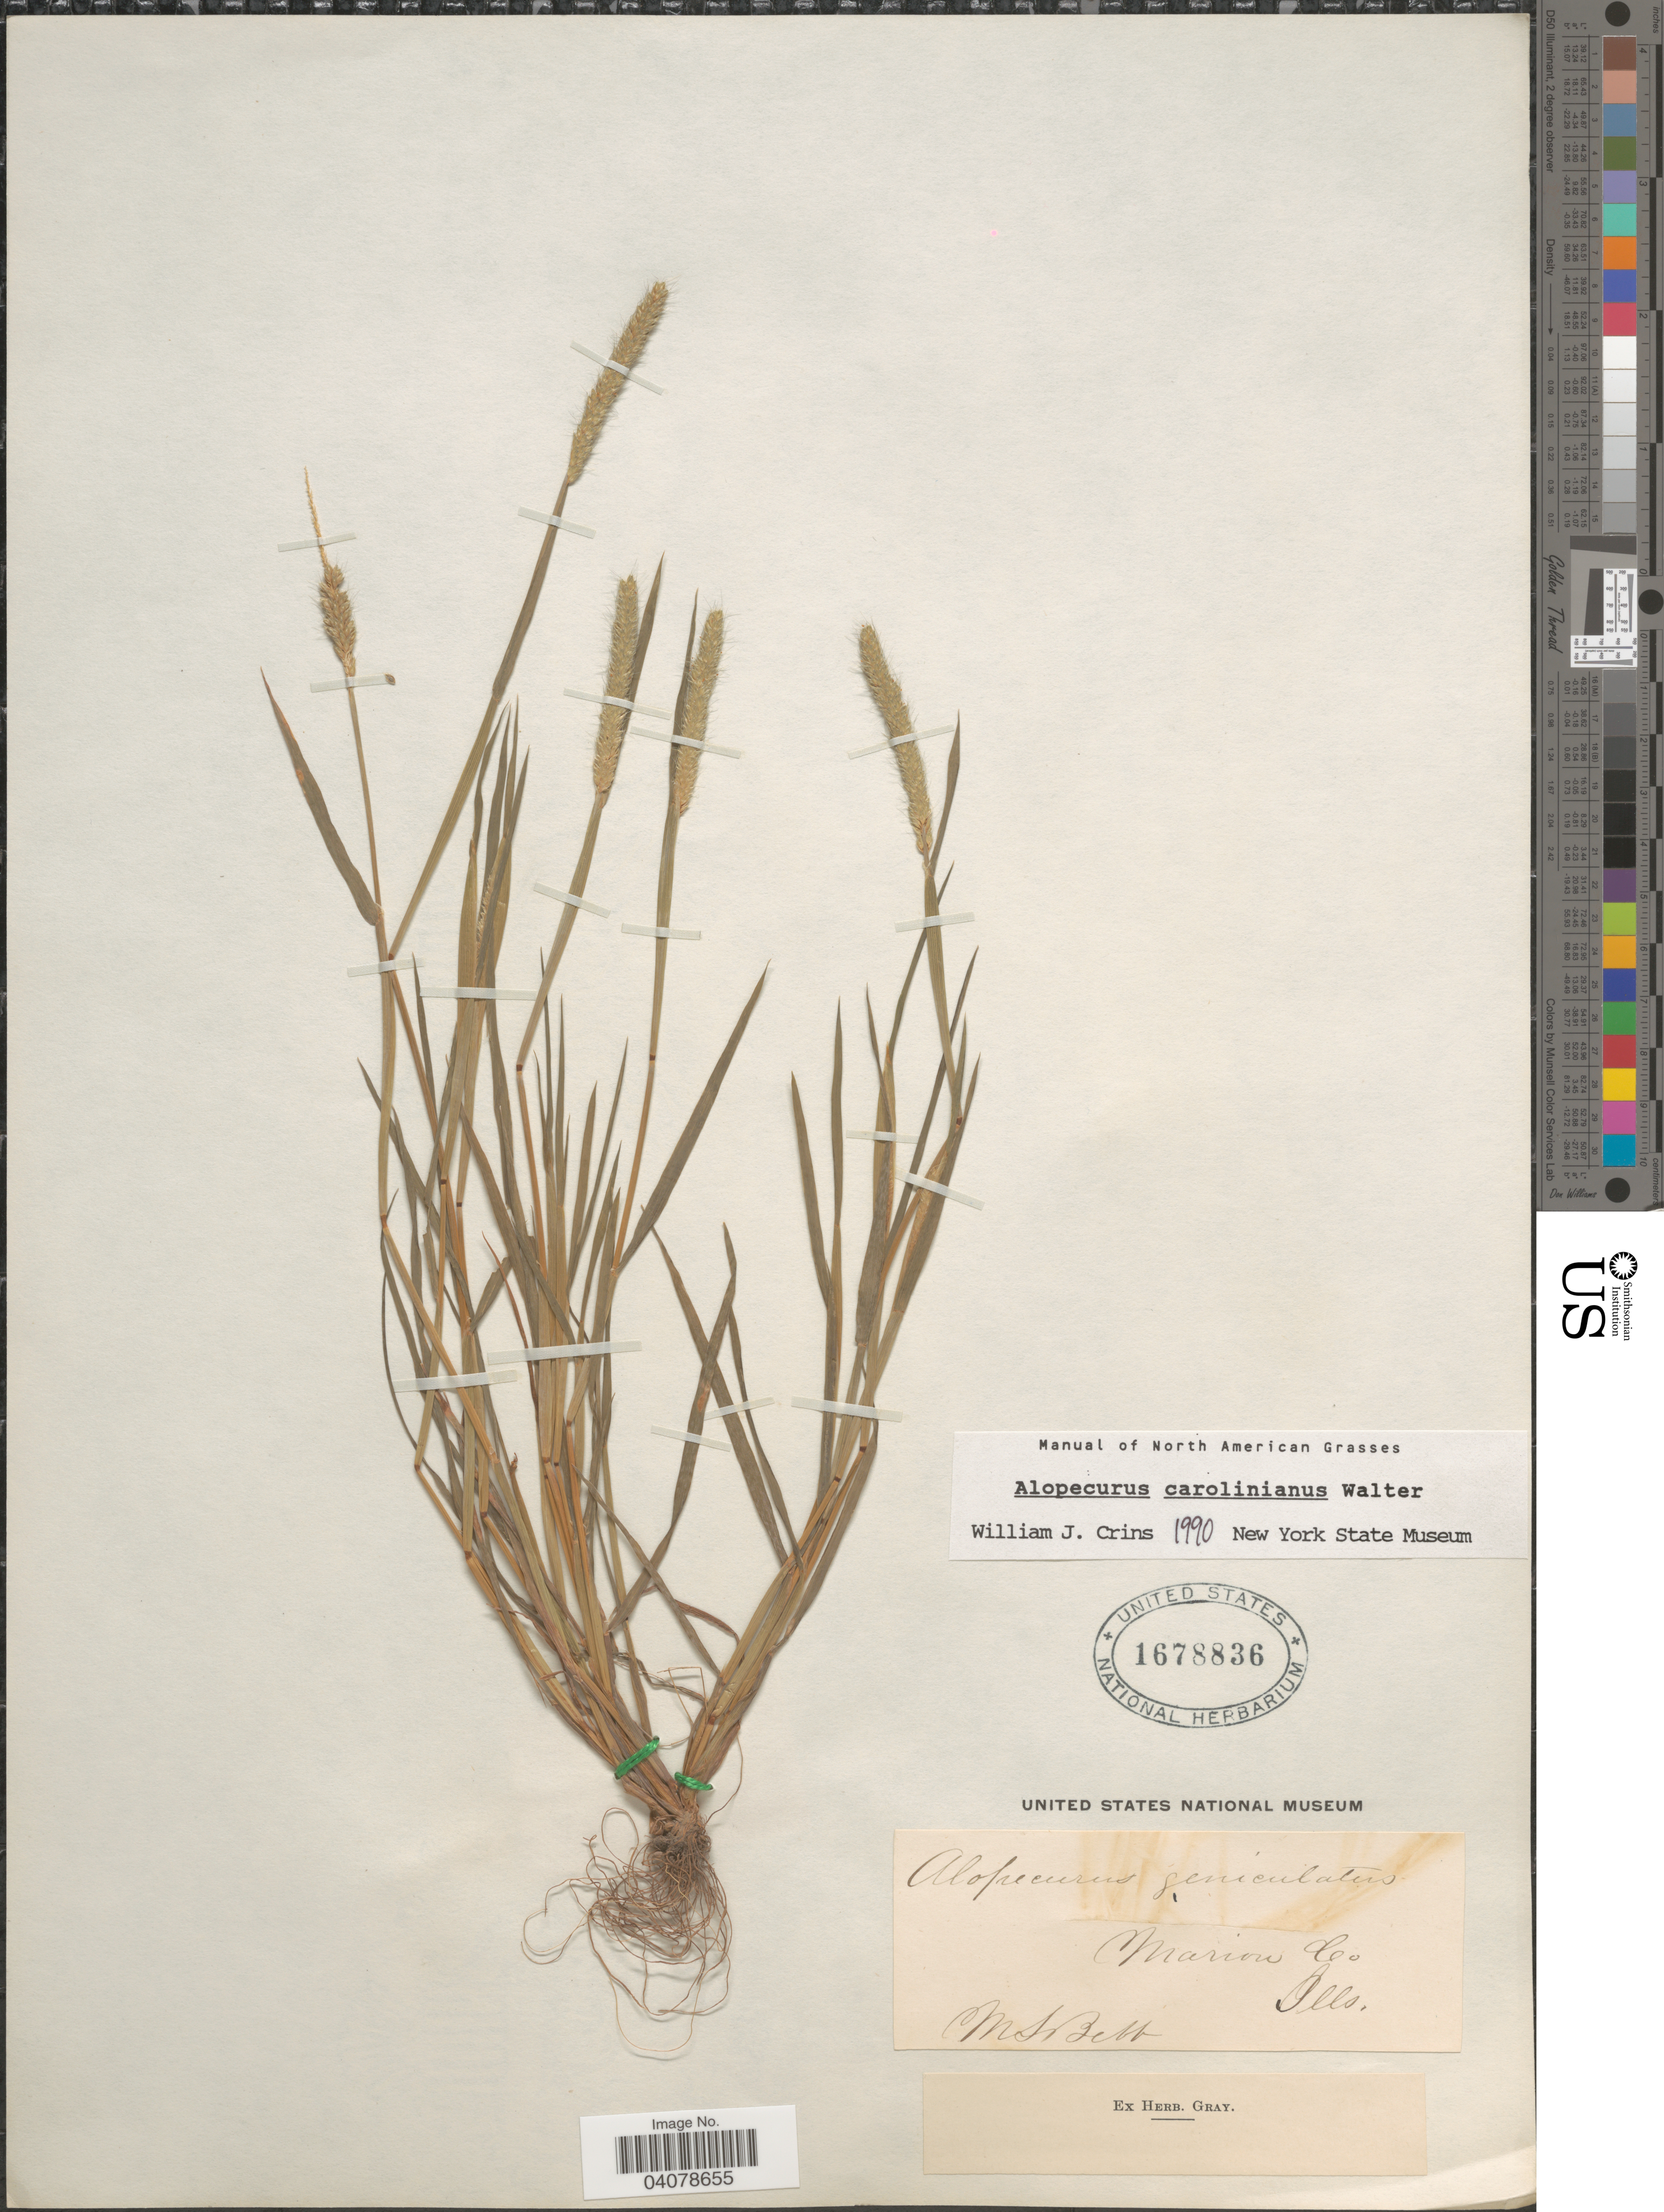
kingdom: Plantae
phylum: Tracheophyta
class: Liliopsida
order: Poales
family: Poaceae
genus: Alopecurus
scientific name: Alopecurus carolinianus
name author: Walter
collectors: M. Bebb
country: United States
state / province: Illinois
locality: Marion Co.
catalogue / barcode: US 1678836